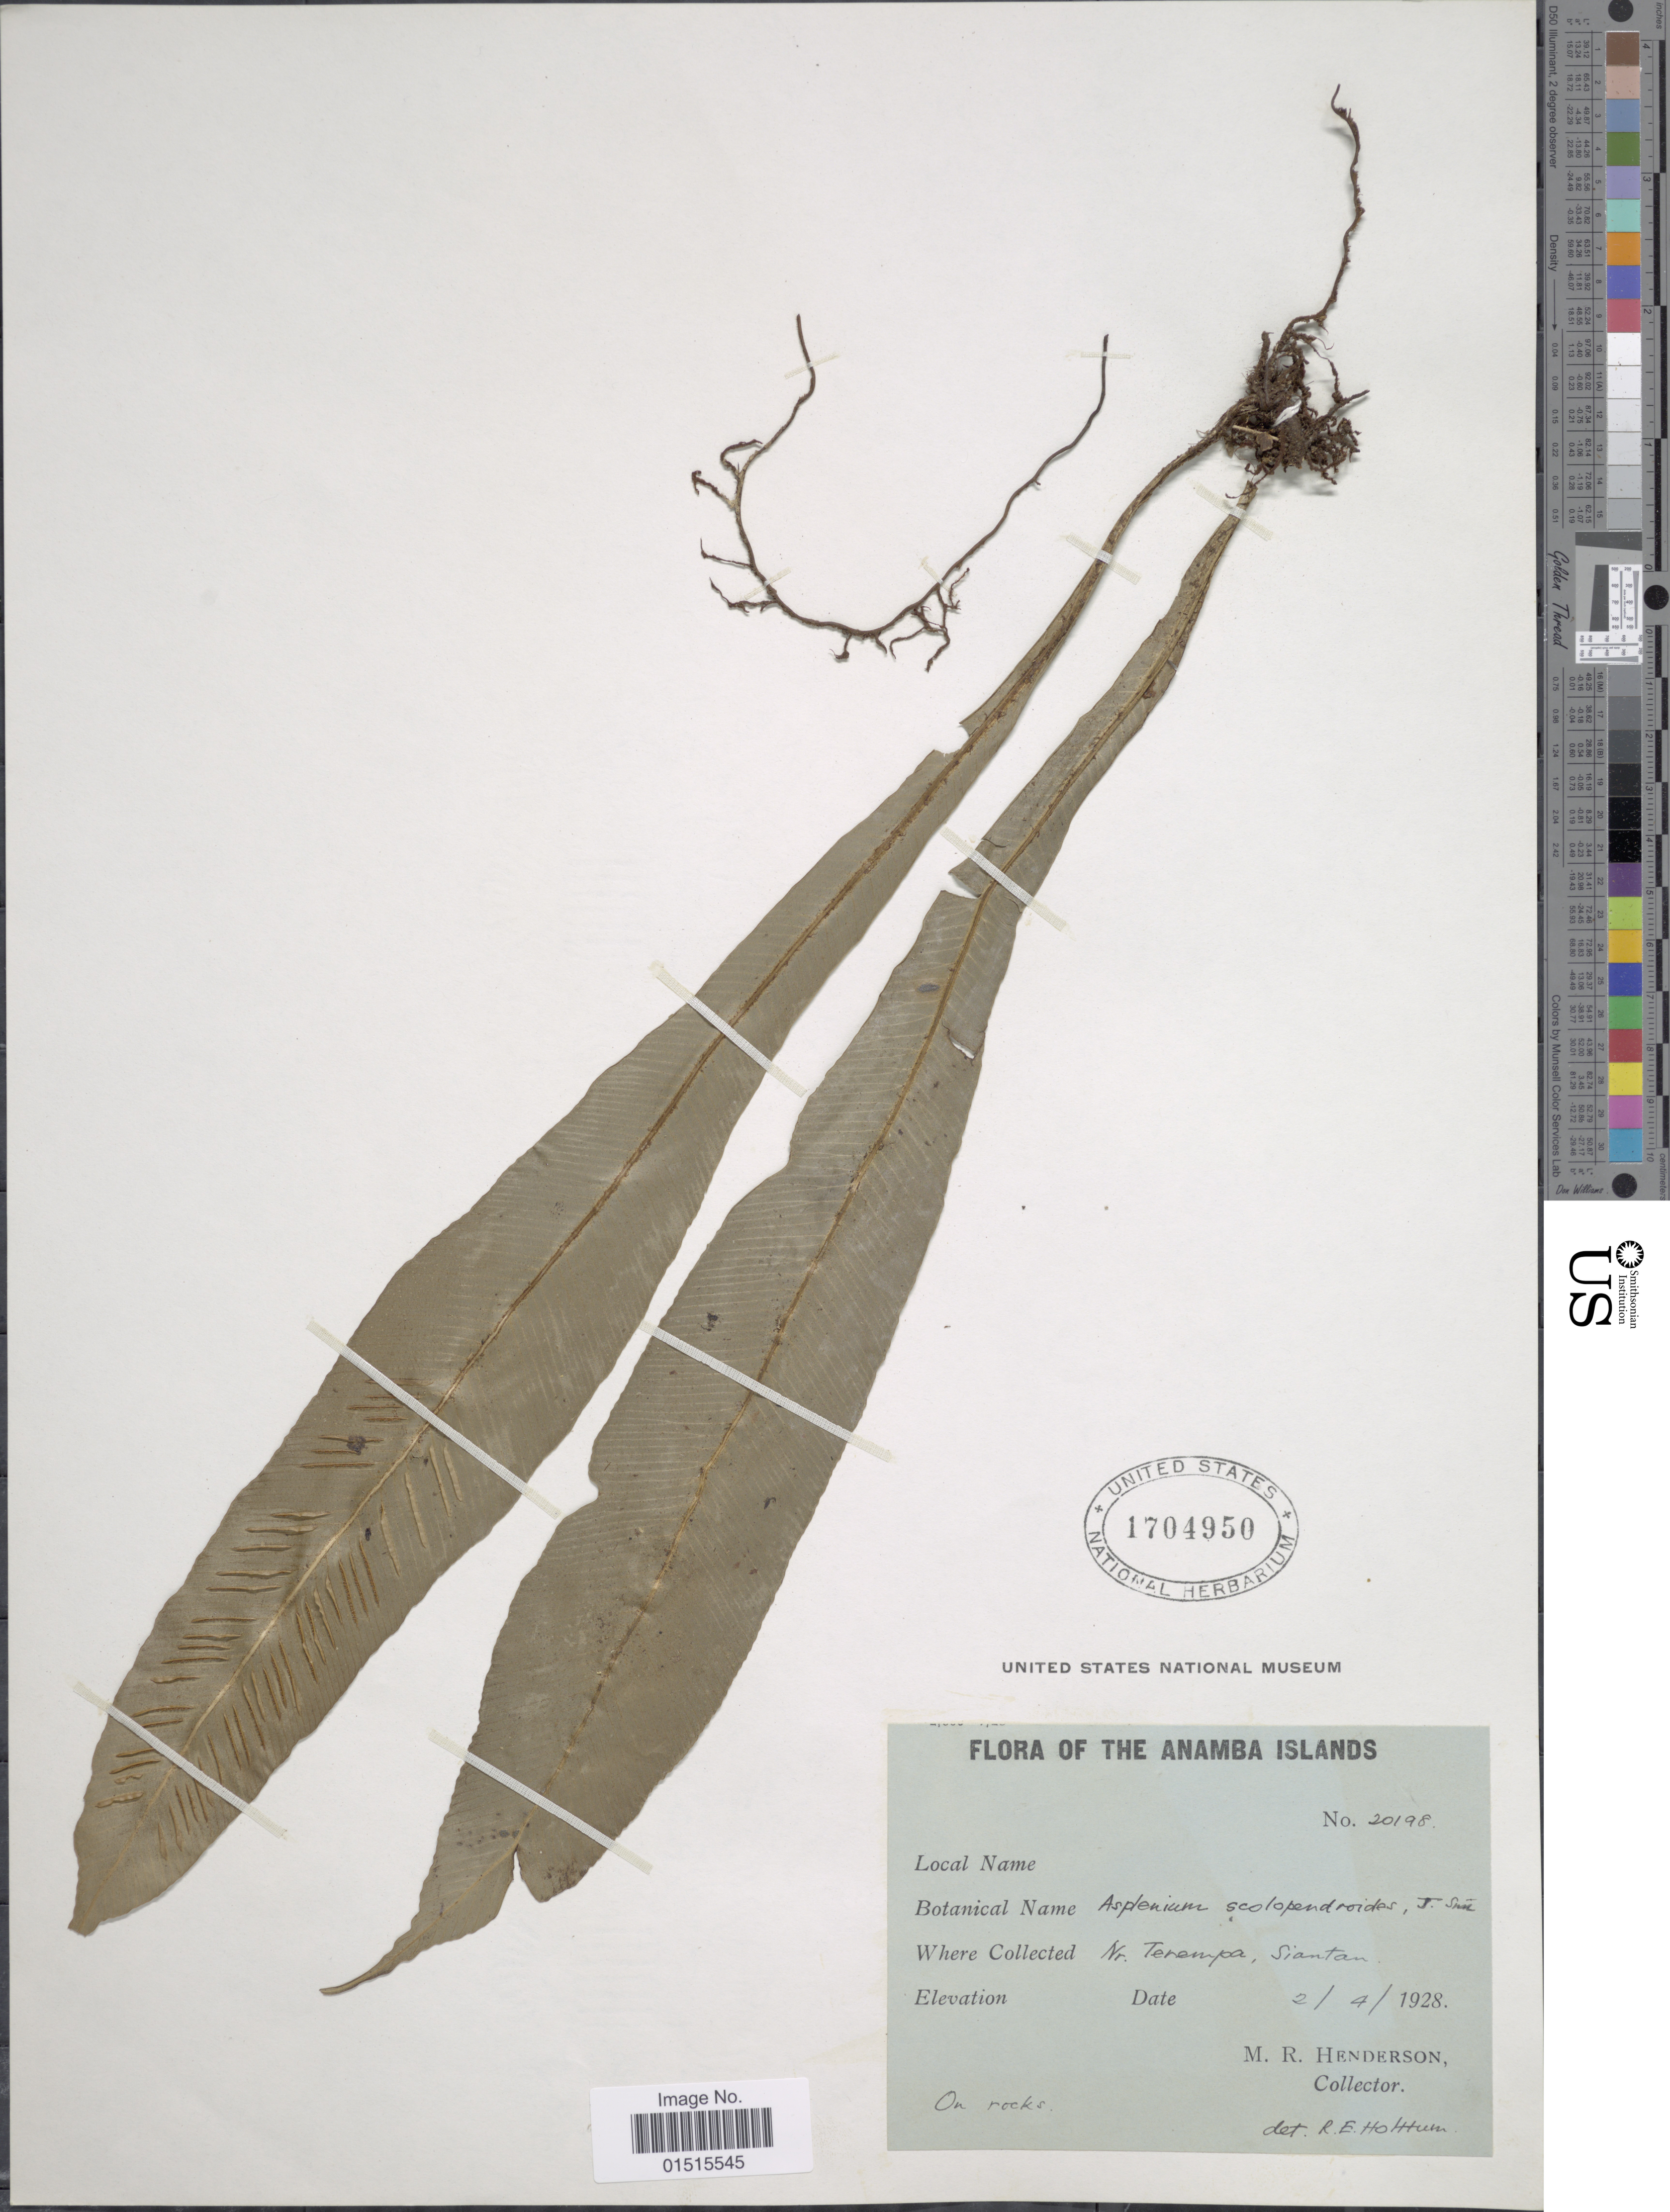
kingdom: Plantae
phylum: Tracheophyta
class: Polypodiopsida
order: Polypodiales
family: Aspleniaceae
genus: Asplenium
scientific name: Asplenium scolopendrioides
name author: J. Sm.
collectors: M. Henderson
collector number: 20198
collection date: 1928-04-02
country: Indonesia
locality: Anamba Islands, Nr. Terempa, Siantan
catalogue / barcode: US 1704950